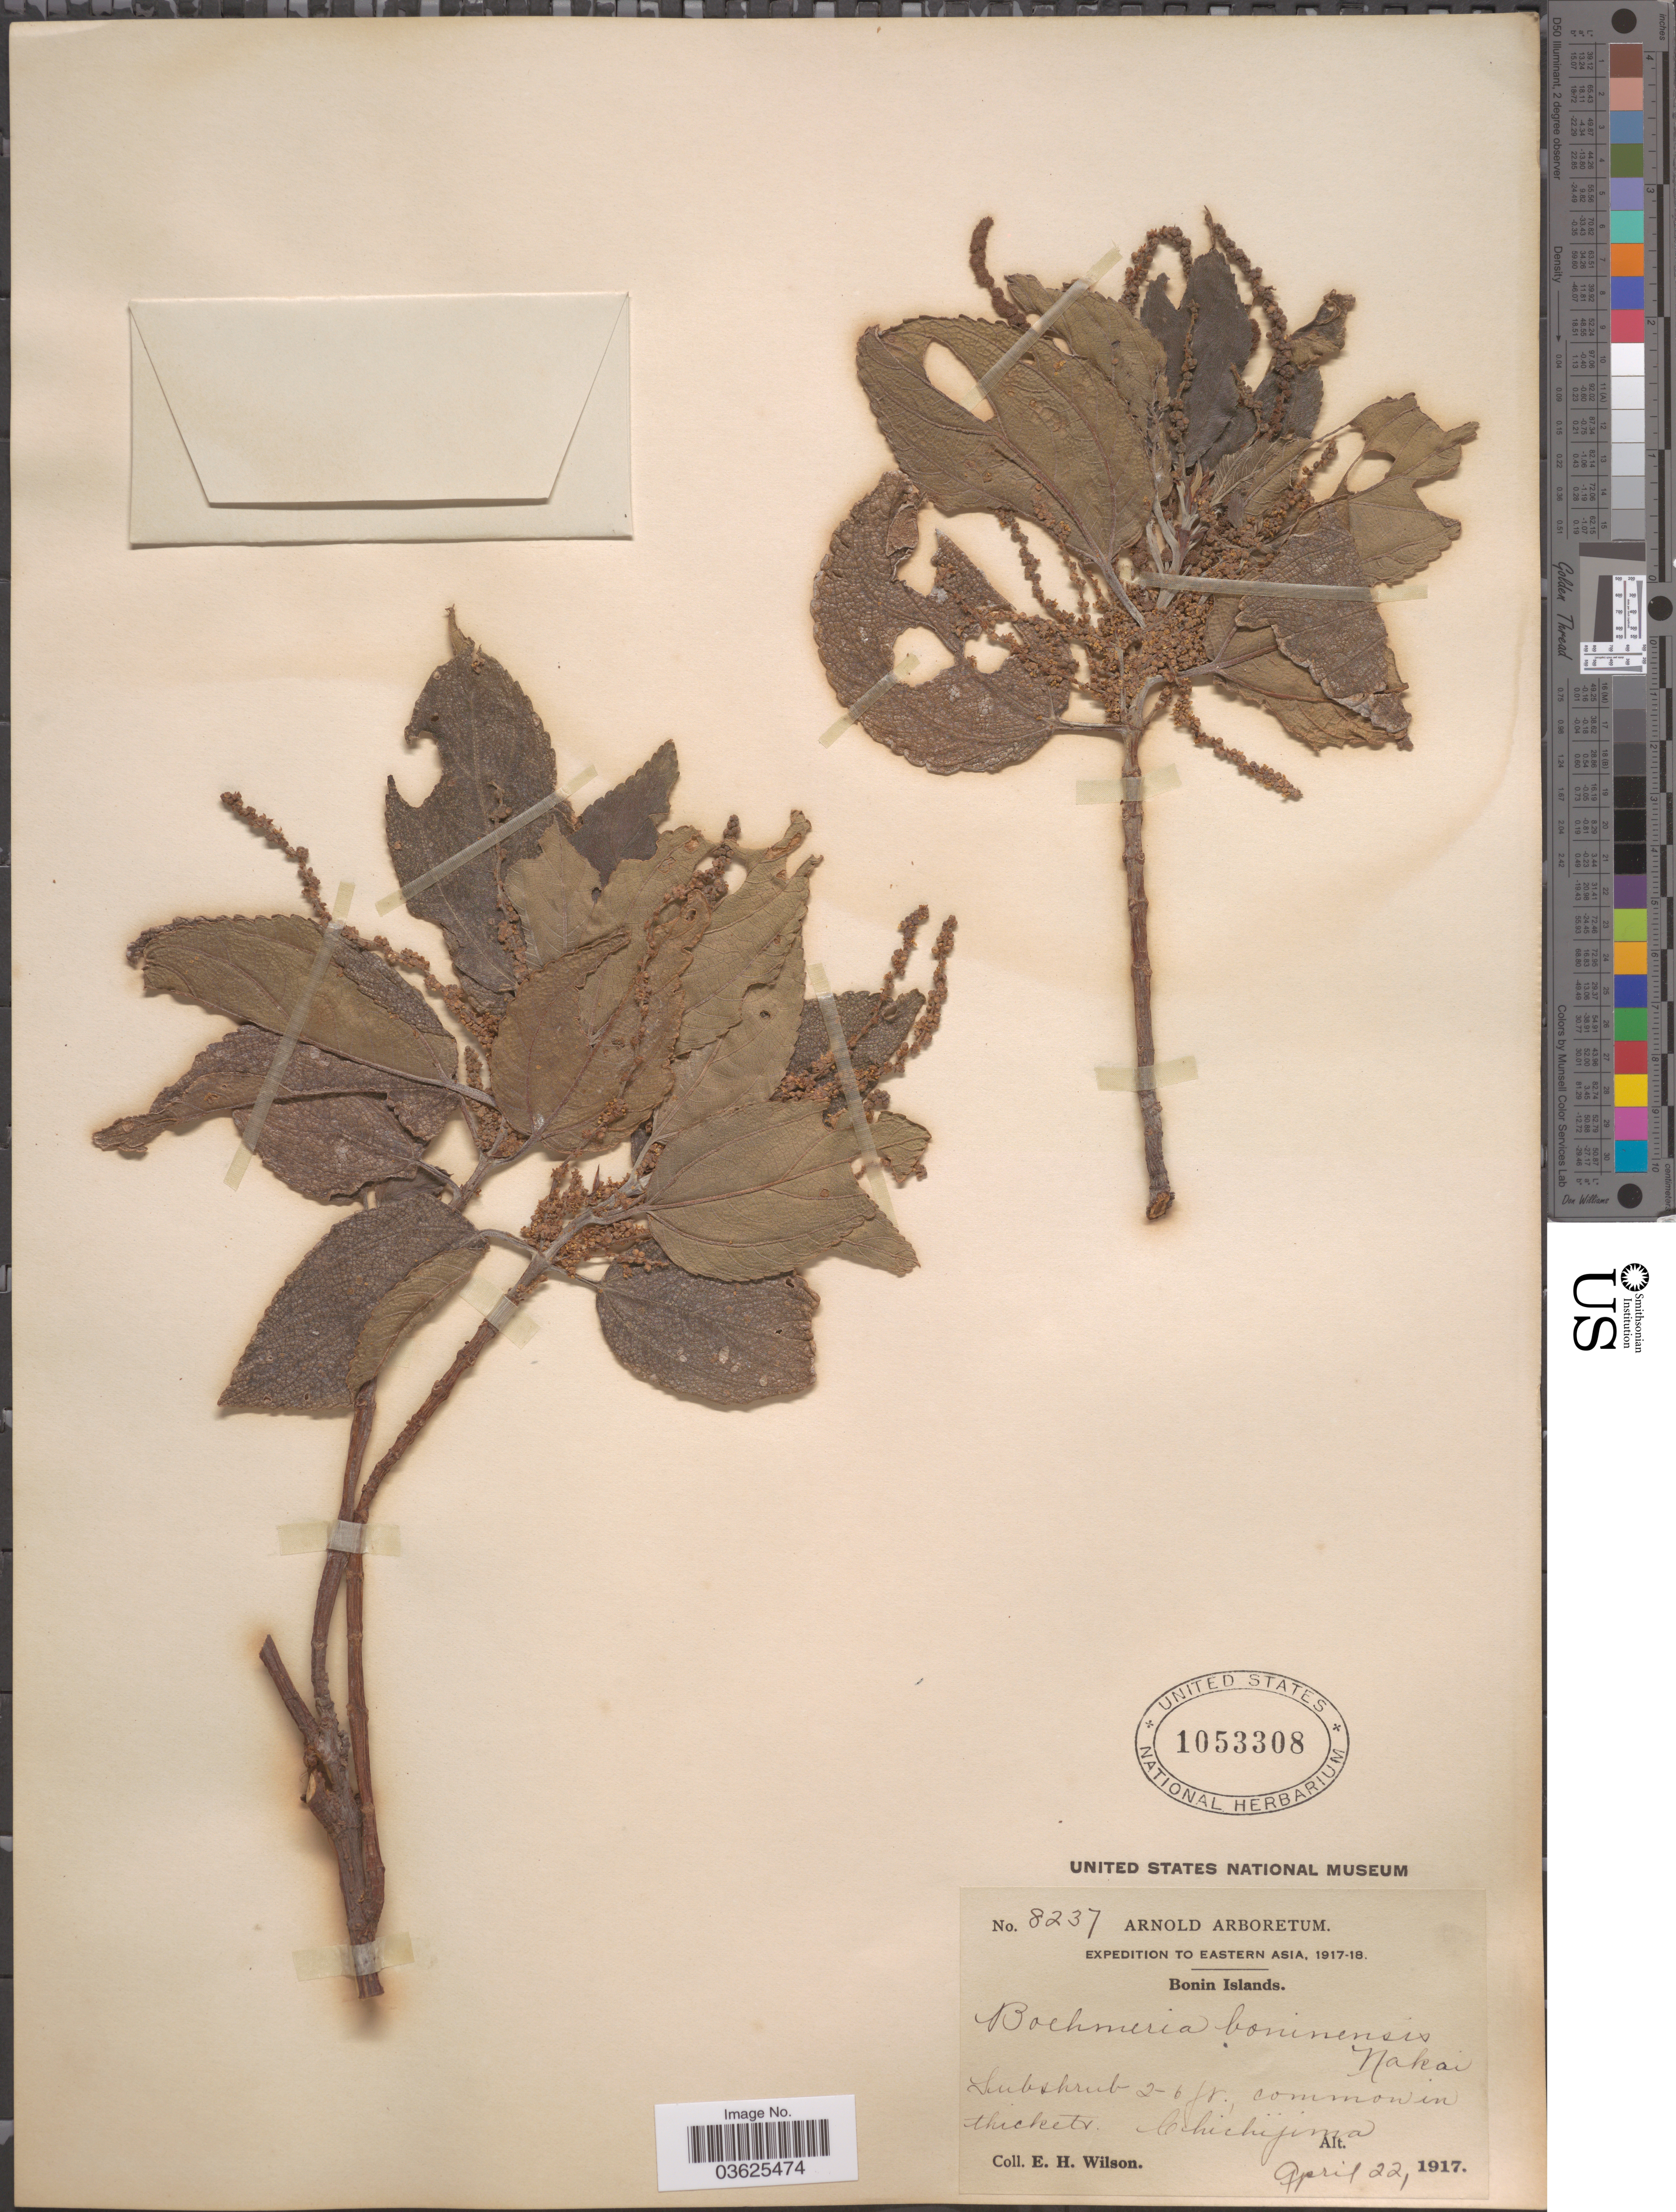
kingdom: Plantae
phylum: Tracheophyta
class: Magnoliopsida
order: Rosales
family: Urticaceae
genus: Boehmeria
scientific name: Boehmeria boninensis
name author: Nakai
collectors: E. Wilson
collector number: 8237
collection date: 1917-04-22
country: Japan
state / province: Tokyo, Federal City of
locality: Bonin Islands. Chichijima.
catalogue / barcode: US 1053308